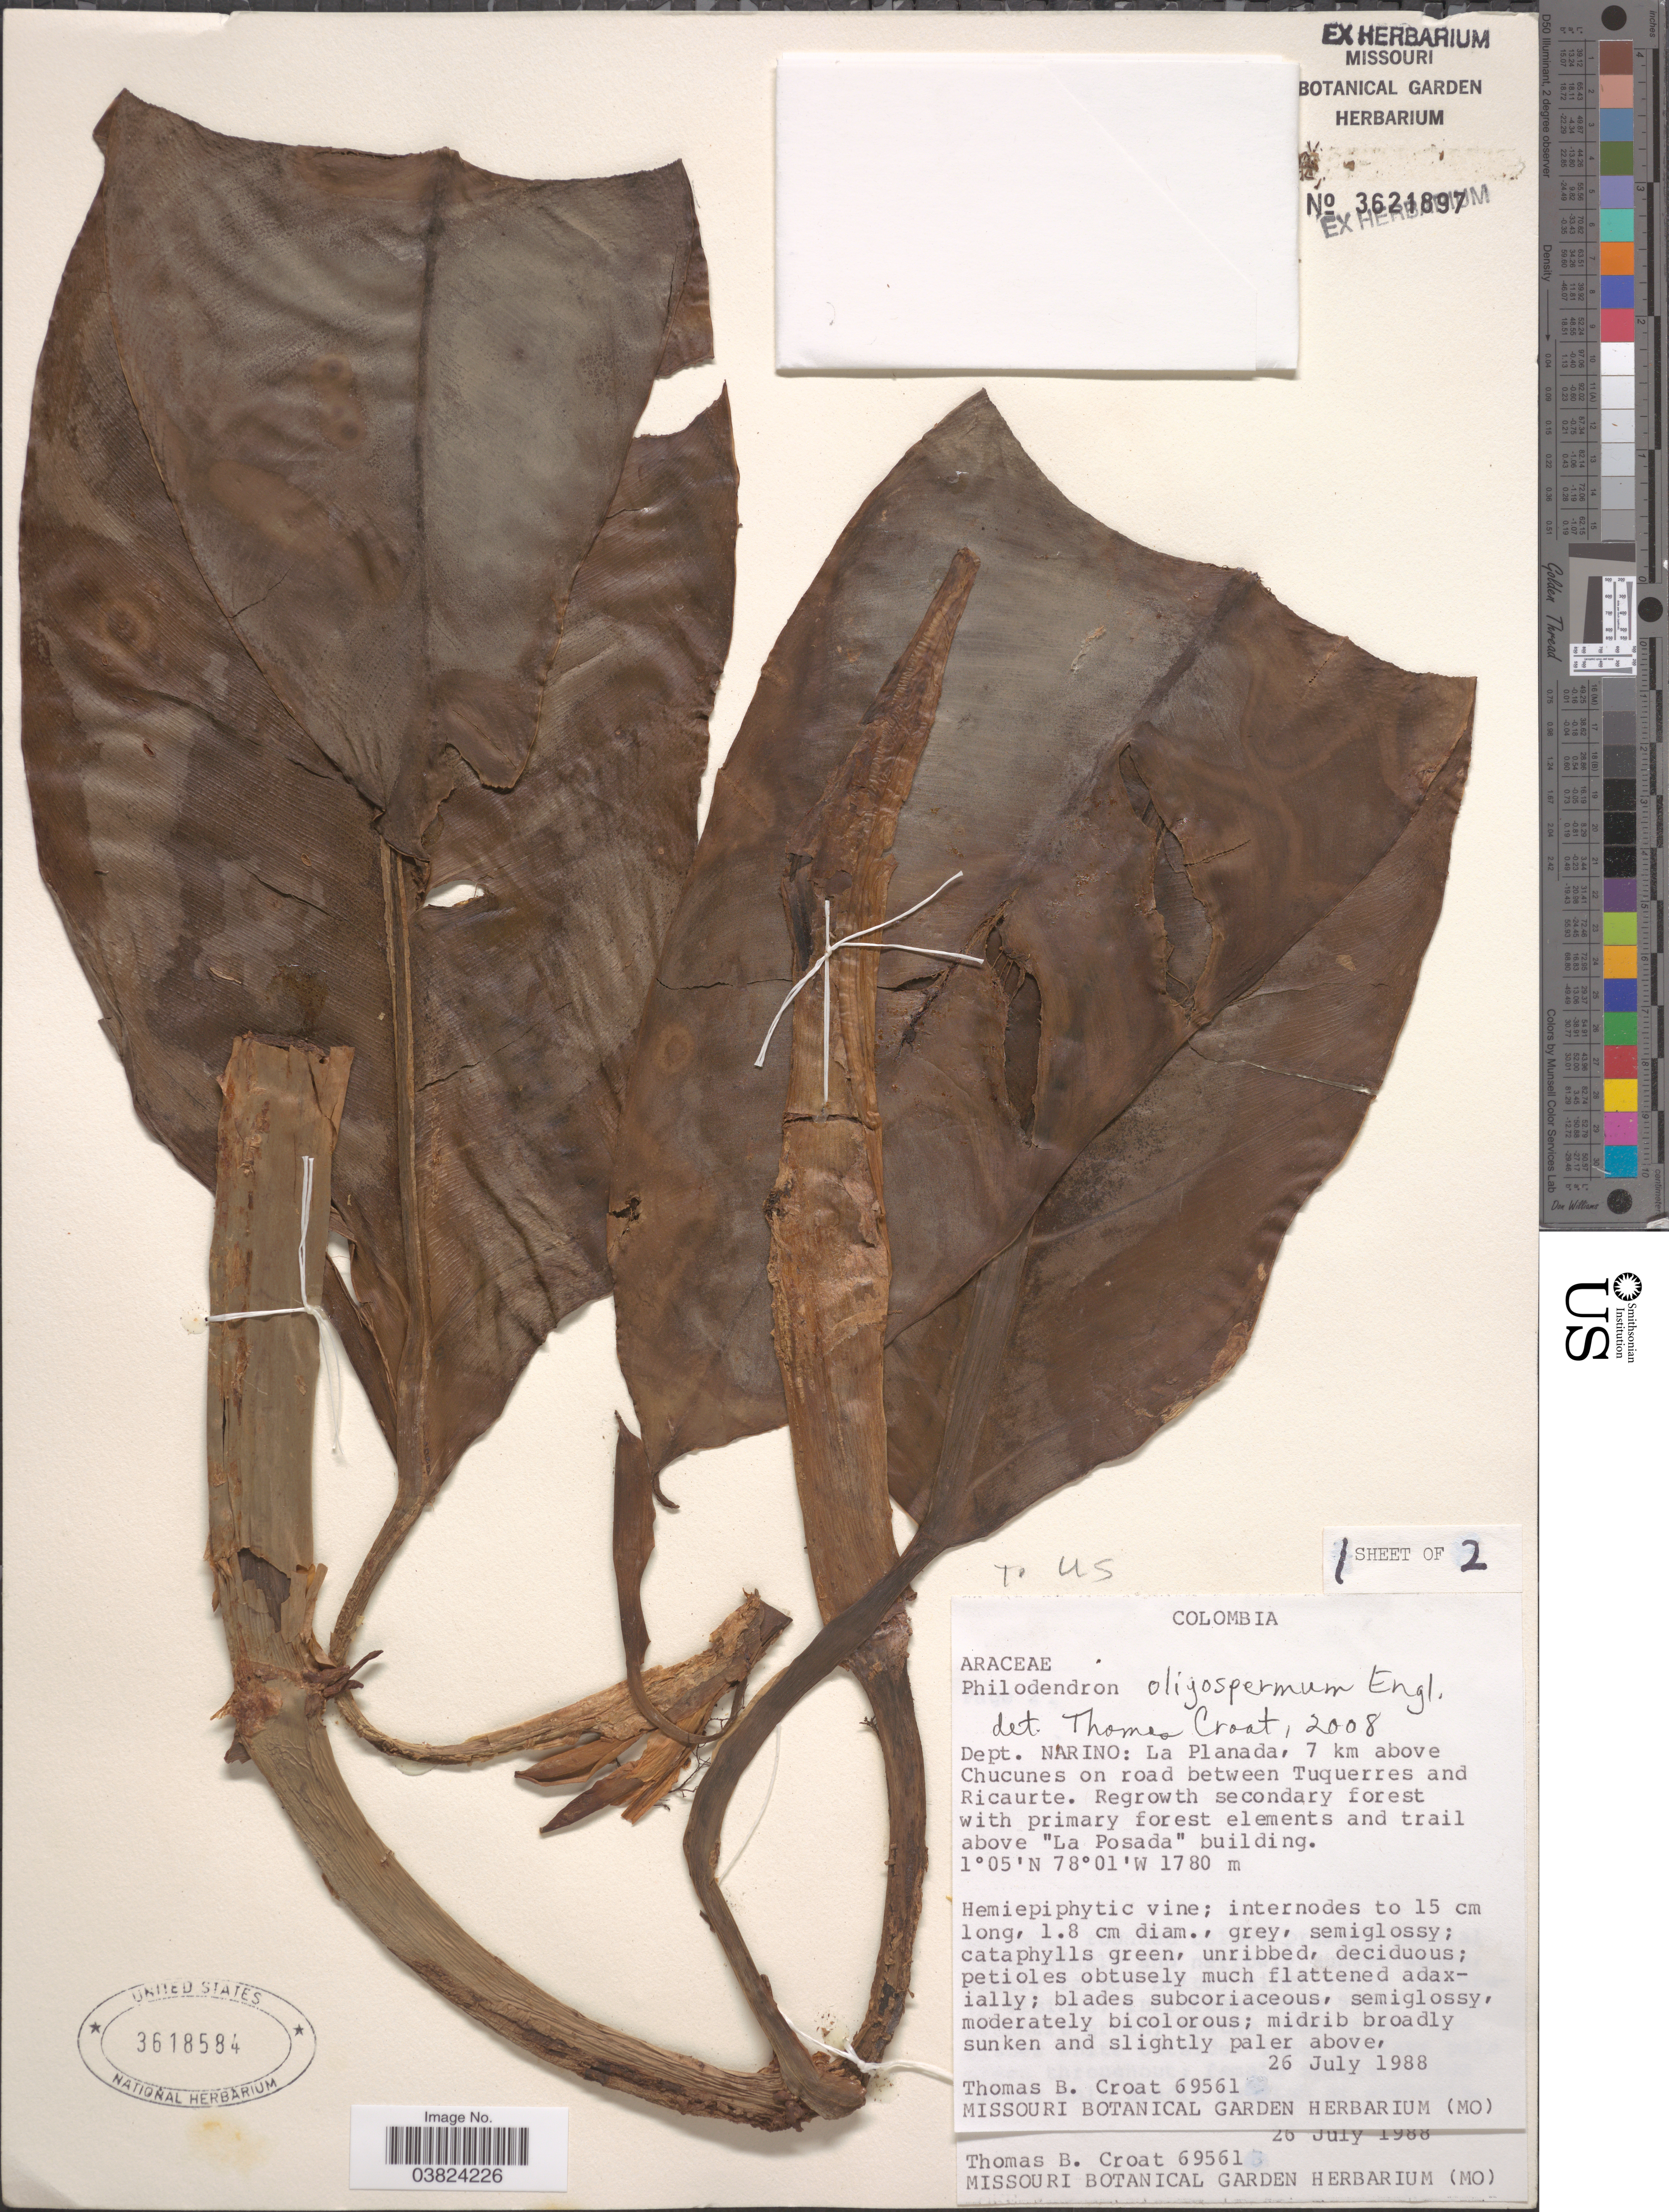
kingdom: Plantae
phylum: Tracheophyta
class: Liliopsida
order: Alismatales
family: Araceae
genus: Philodendron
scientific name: Philodendron oligospermum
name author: Engl.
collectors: T. B. Croat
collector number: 69561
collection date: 1988-07-26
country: Colombia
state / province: Nariño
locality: Dept. Narino: La Planada, 7 km above Chucunes on road between Tuquerres and Ricaurte. Regrowth secondary forest with primary forest elements and trail above 'La Posada' building.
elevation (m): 1780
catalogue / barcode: US 3618584